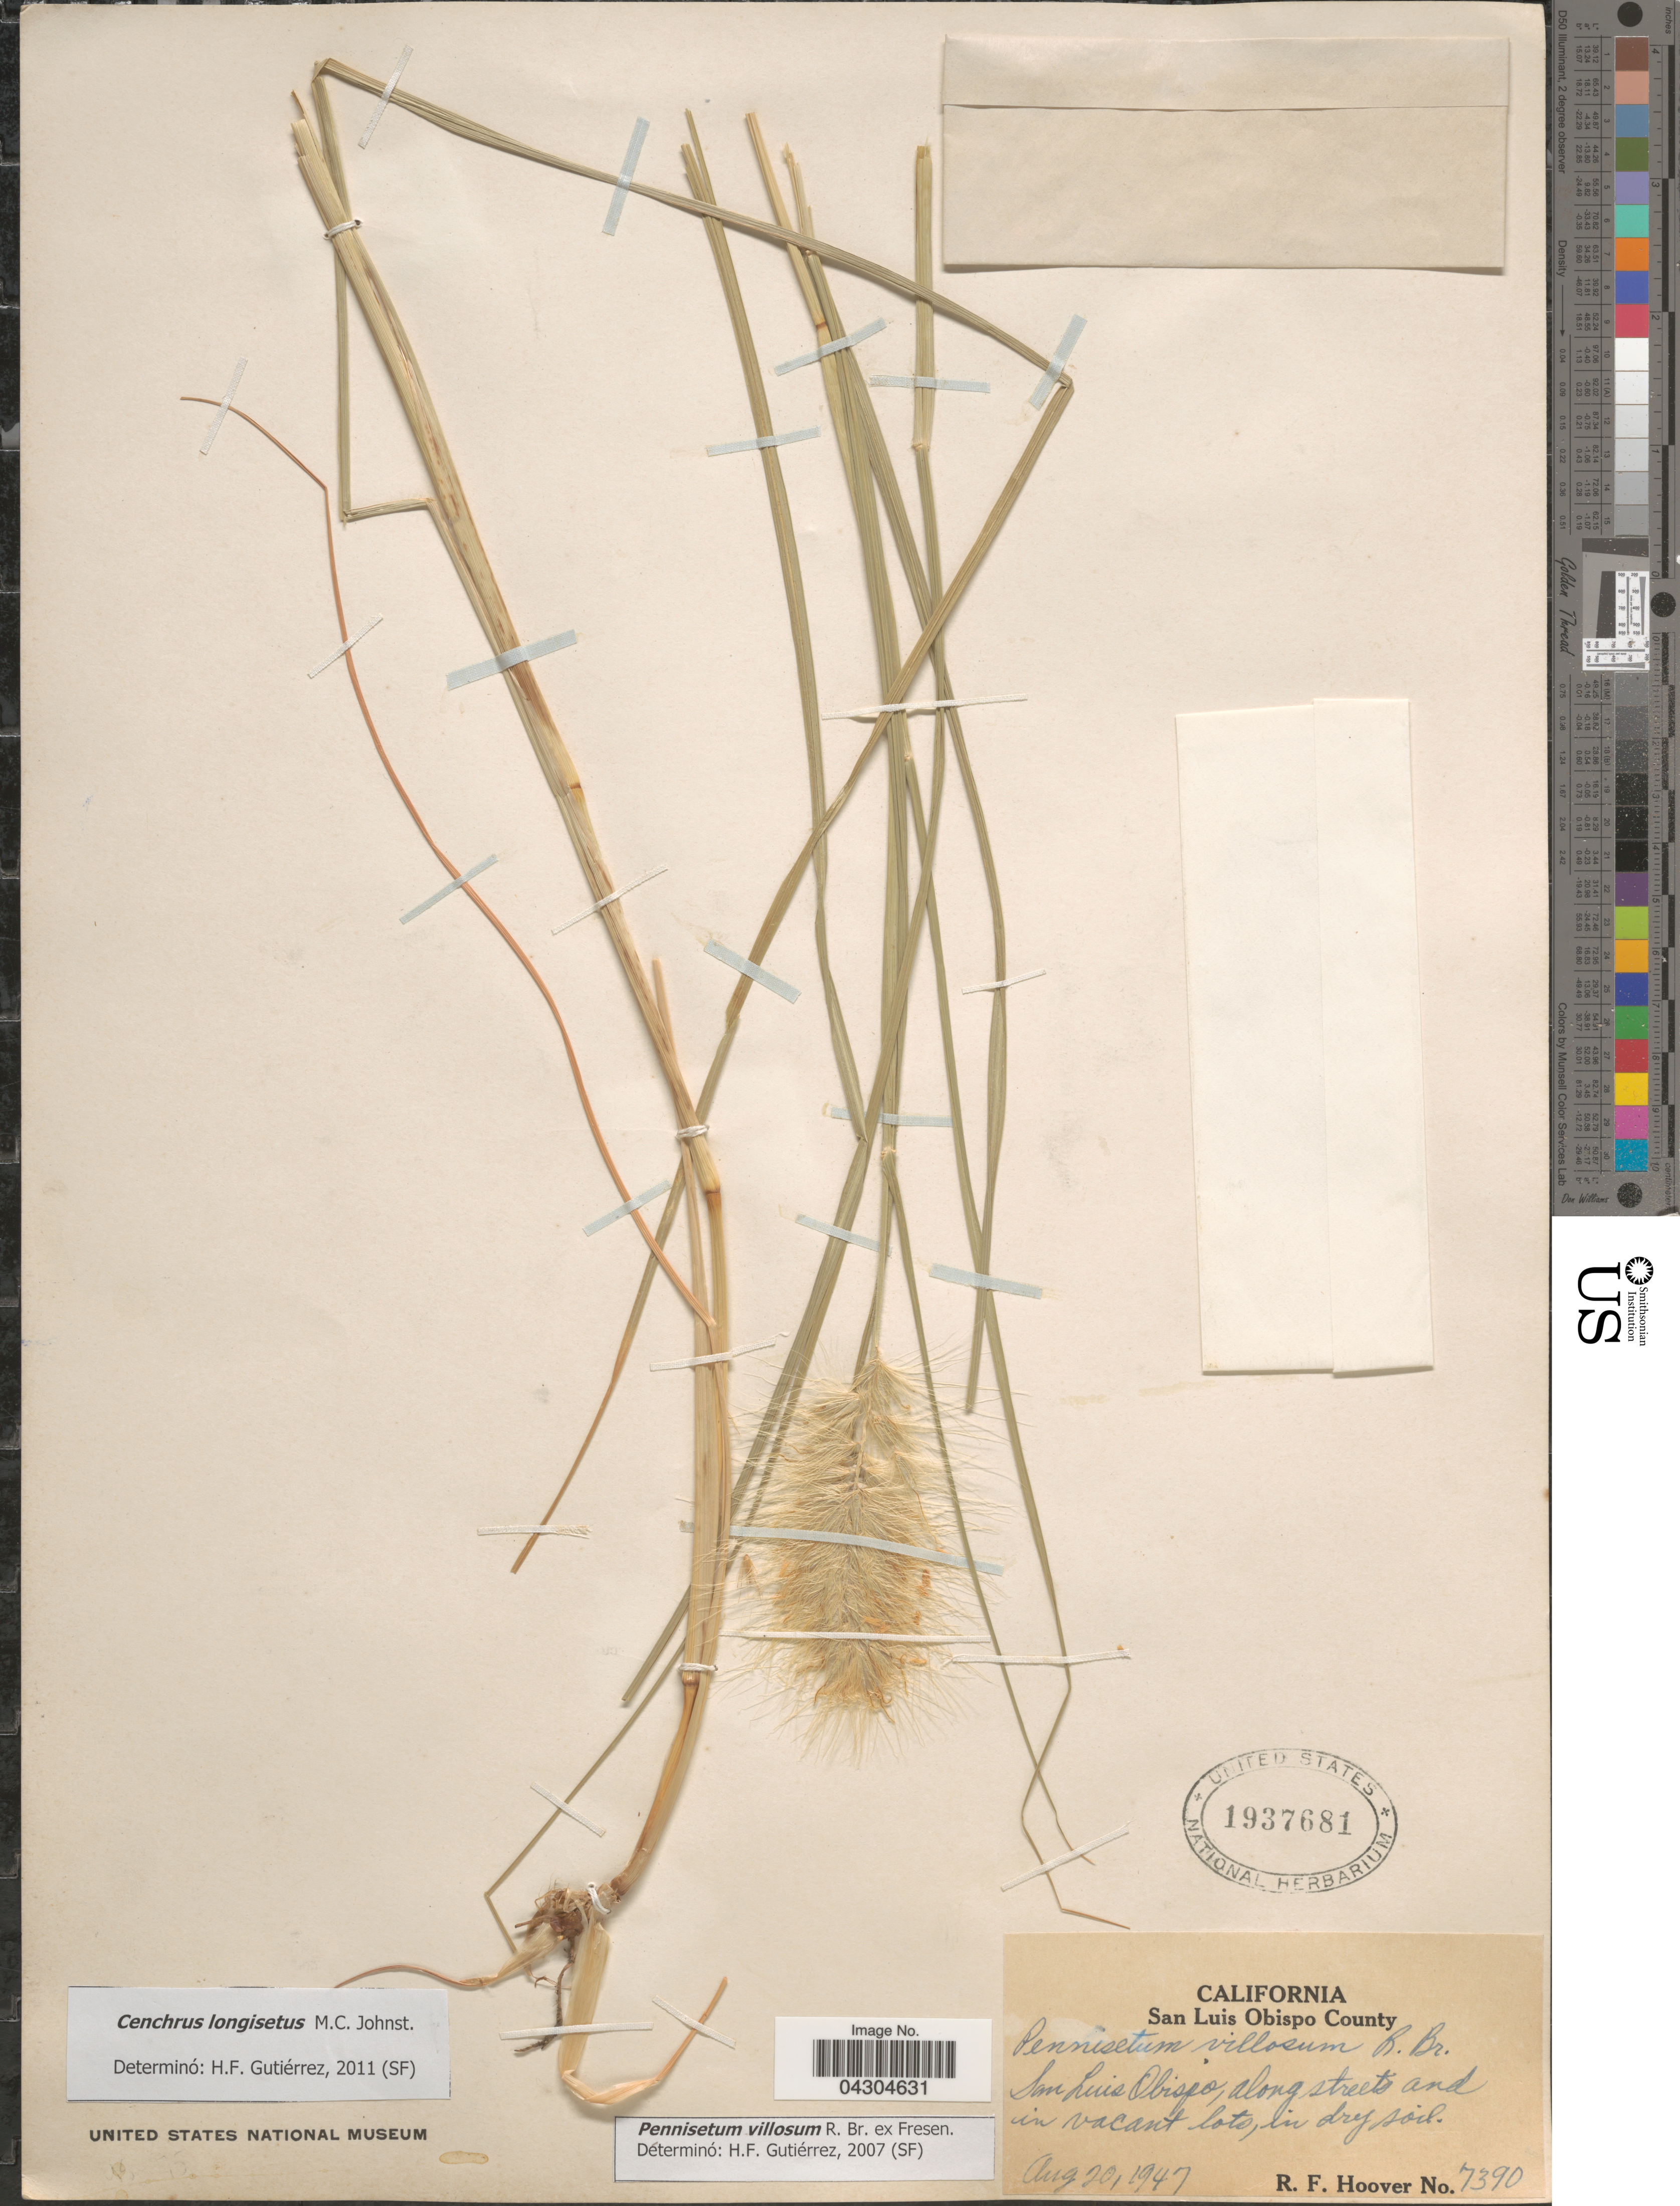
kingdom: Plantae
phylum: Tracheophyta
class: Liliopsida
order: Poales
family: Poaceae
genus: Cenchrus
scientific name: Cenchrus longisetus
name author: M.C. Johnst.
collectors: R. F. Hoover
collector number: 7390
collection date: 1947-08-20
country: United States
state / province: California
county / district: San Luis Obispo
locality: San Luis Obispo County. San Luis Obispo, along streets and in vacant lots, in dry soil.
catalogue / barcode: US 1937681